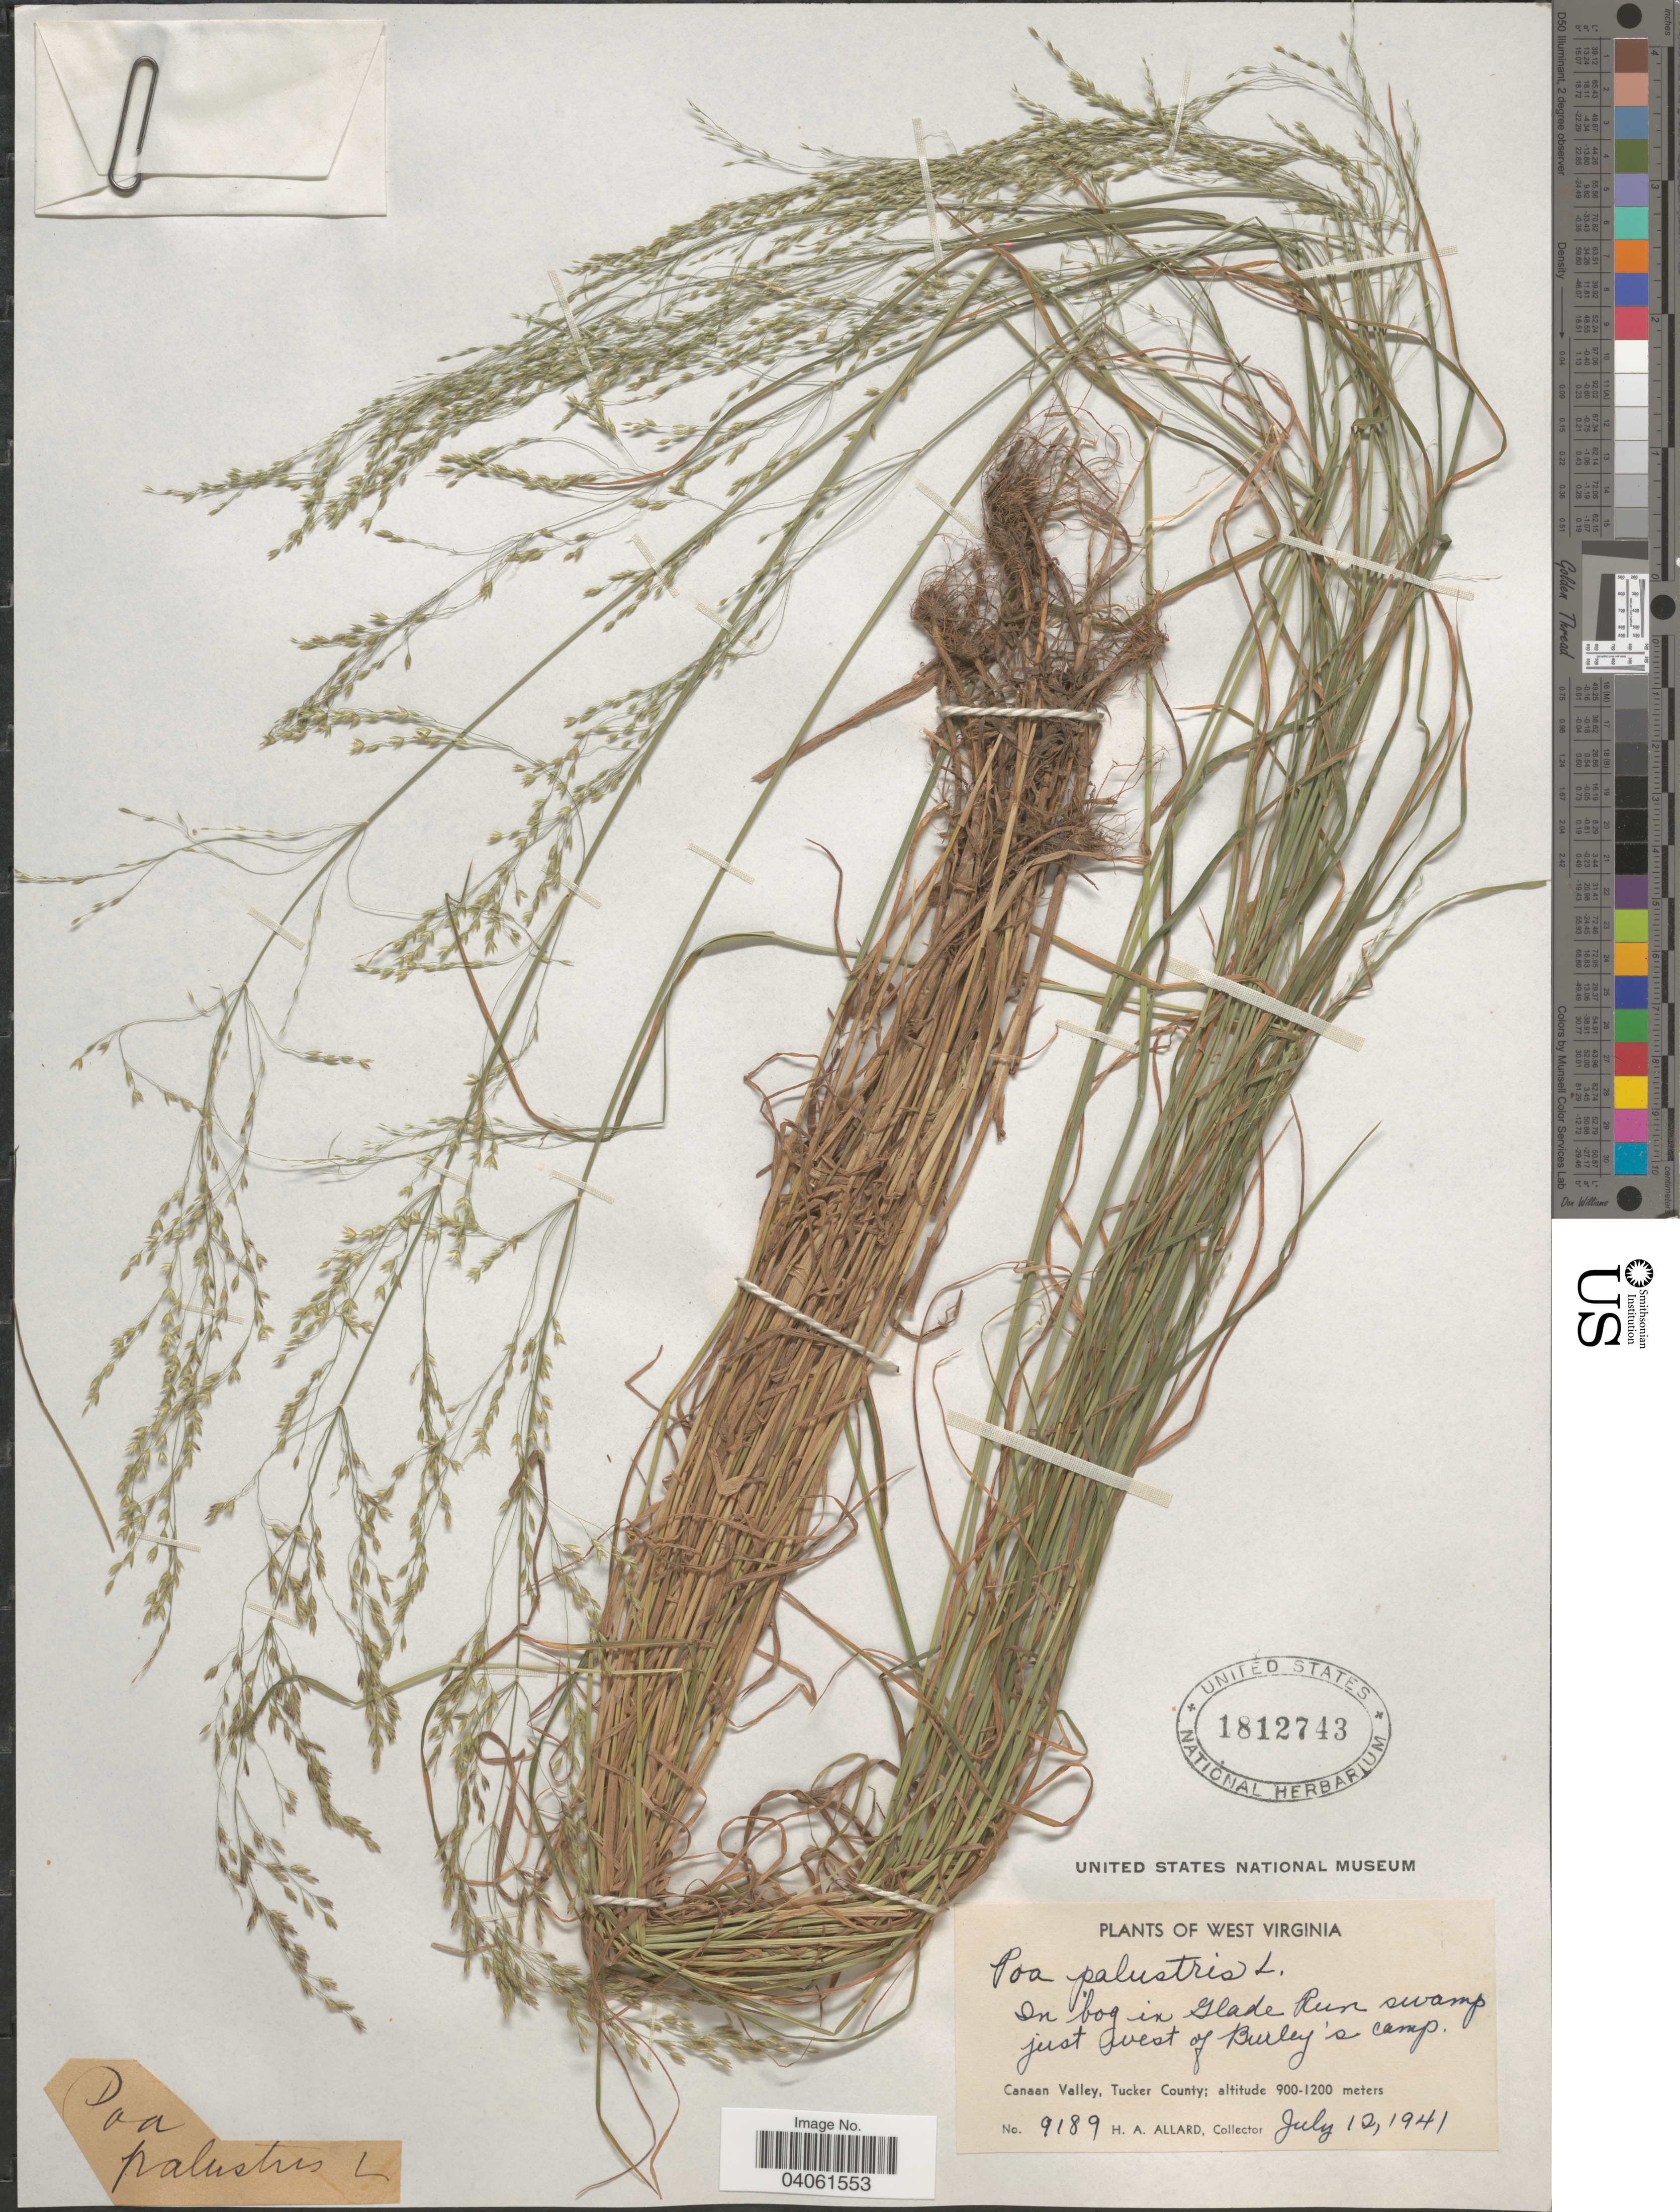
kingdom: Plantae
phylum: Tracheophyta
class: Liliopsida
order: Poales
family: Poaceae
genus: Poa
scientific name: Poa palustris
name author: L.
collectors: H. A. Allard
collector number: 9189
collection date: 1941-07-12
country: United States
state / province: West Virginia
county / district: Tucker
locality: In bog in Glade Run swamp just west of Burley's camp. Canaan Valley, Tucker County.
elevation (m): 900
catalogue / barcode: US 1812743